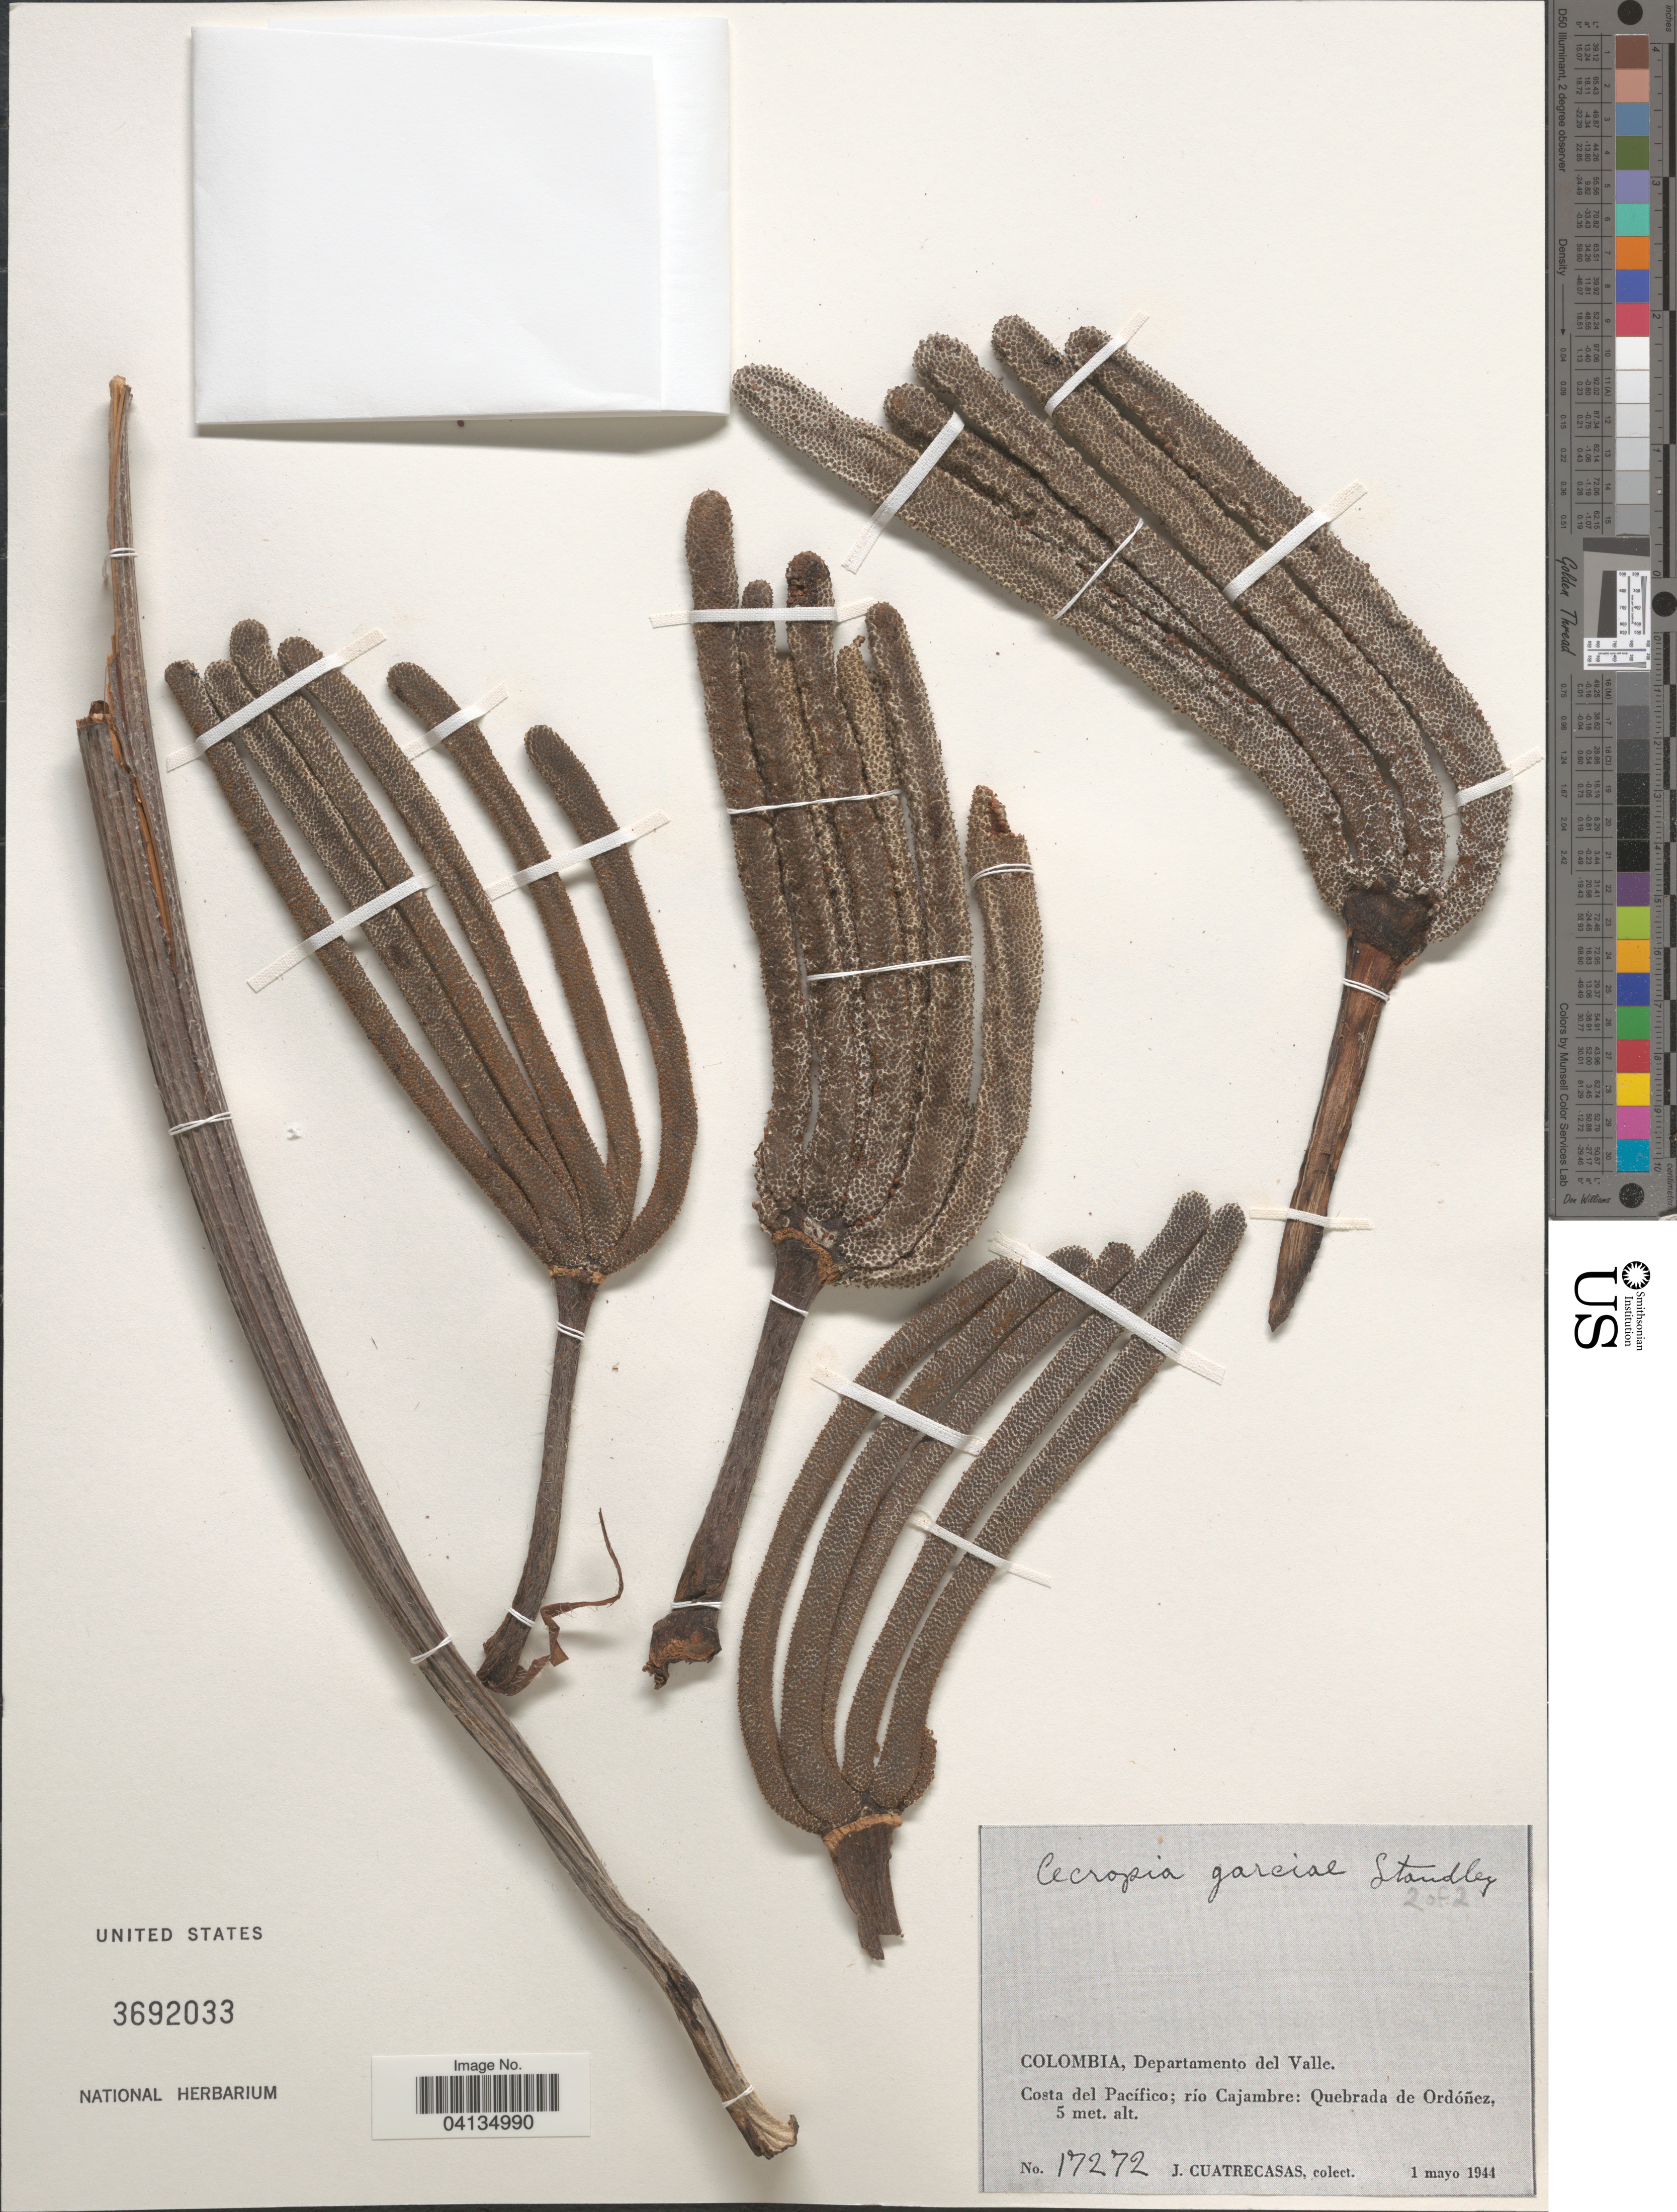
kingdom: Plantae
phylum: Tracheophyta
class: Magnoliopsida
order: Rosales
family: Urticaceae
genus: Cecropia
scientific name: Cecropia garciae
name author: Standl.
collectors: J. Cuatrecasas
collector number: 17272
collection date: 1944-05-01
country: Colombia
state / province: Valle del Cauca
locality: Departamento del Valle. Costa del Pacífico; río Cajambre: Quebrada de Ordóñez.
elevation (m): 5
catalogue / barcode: US 3692033